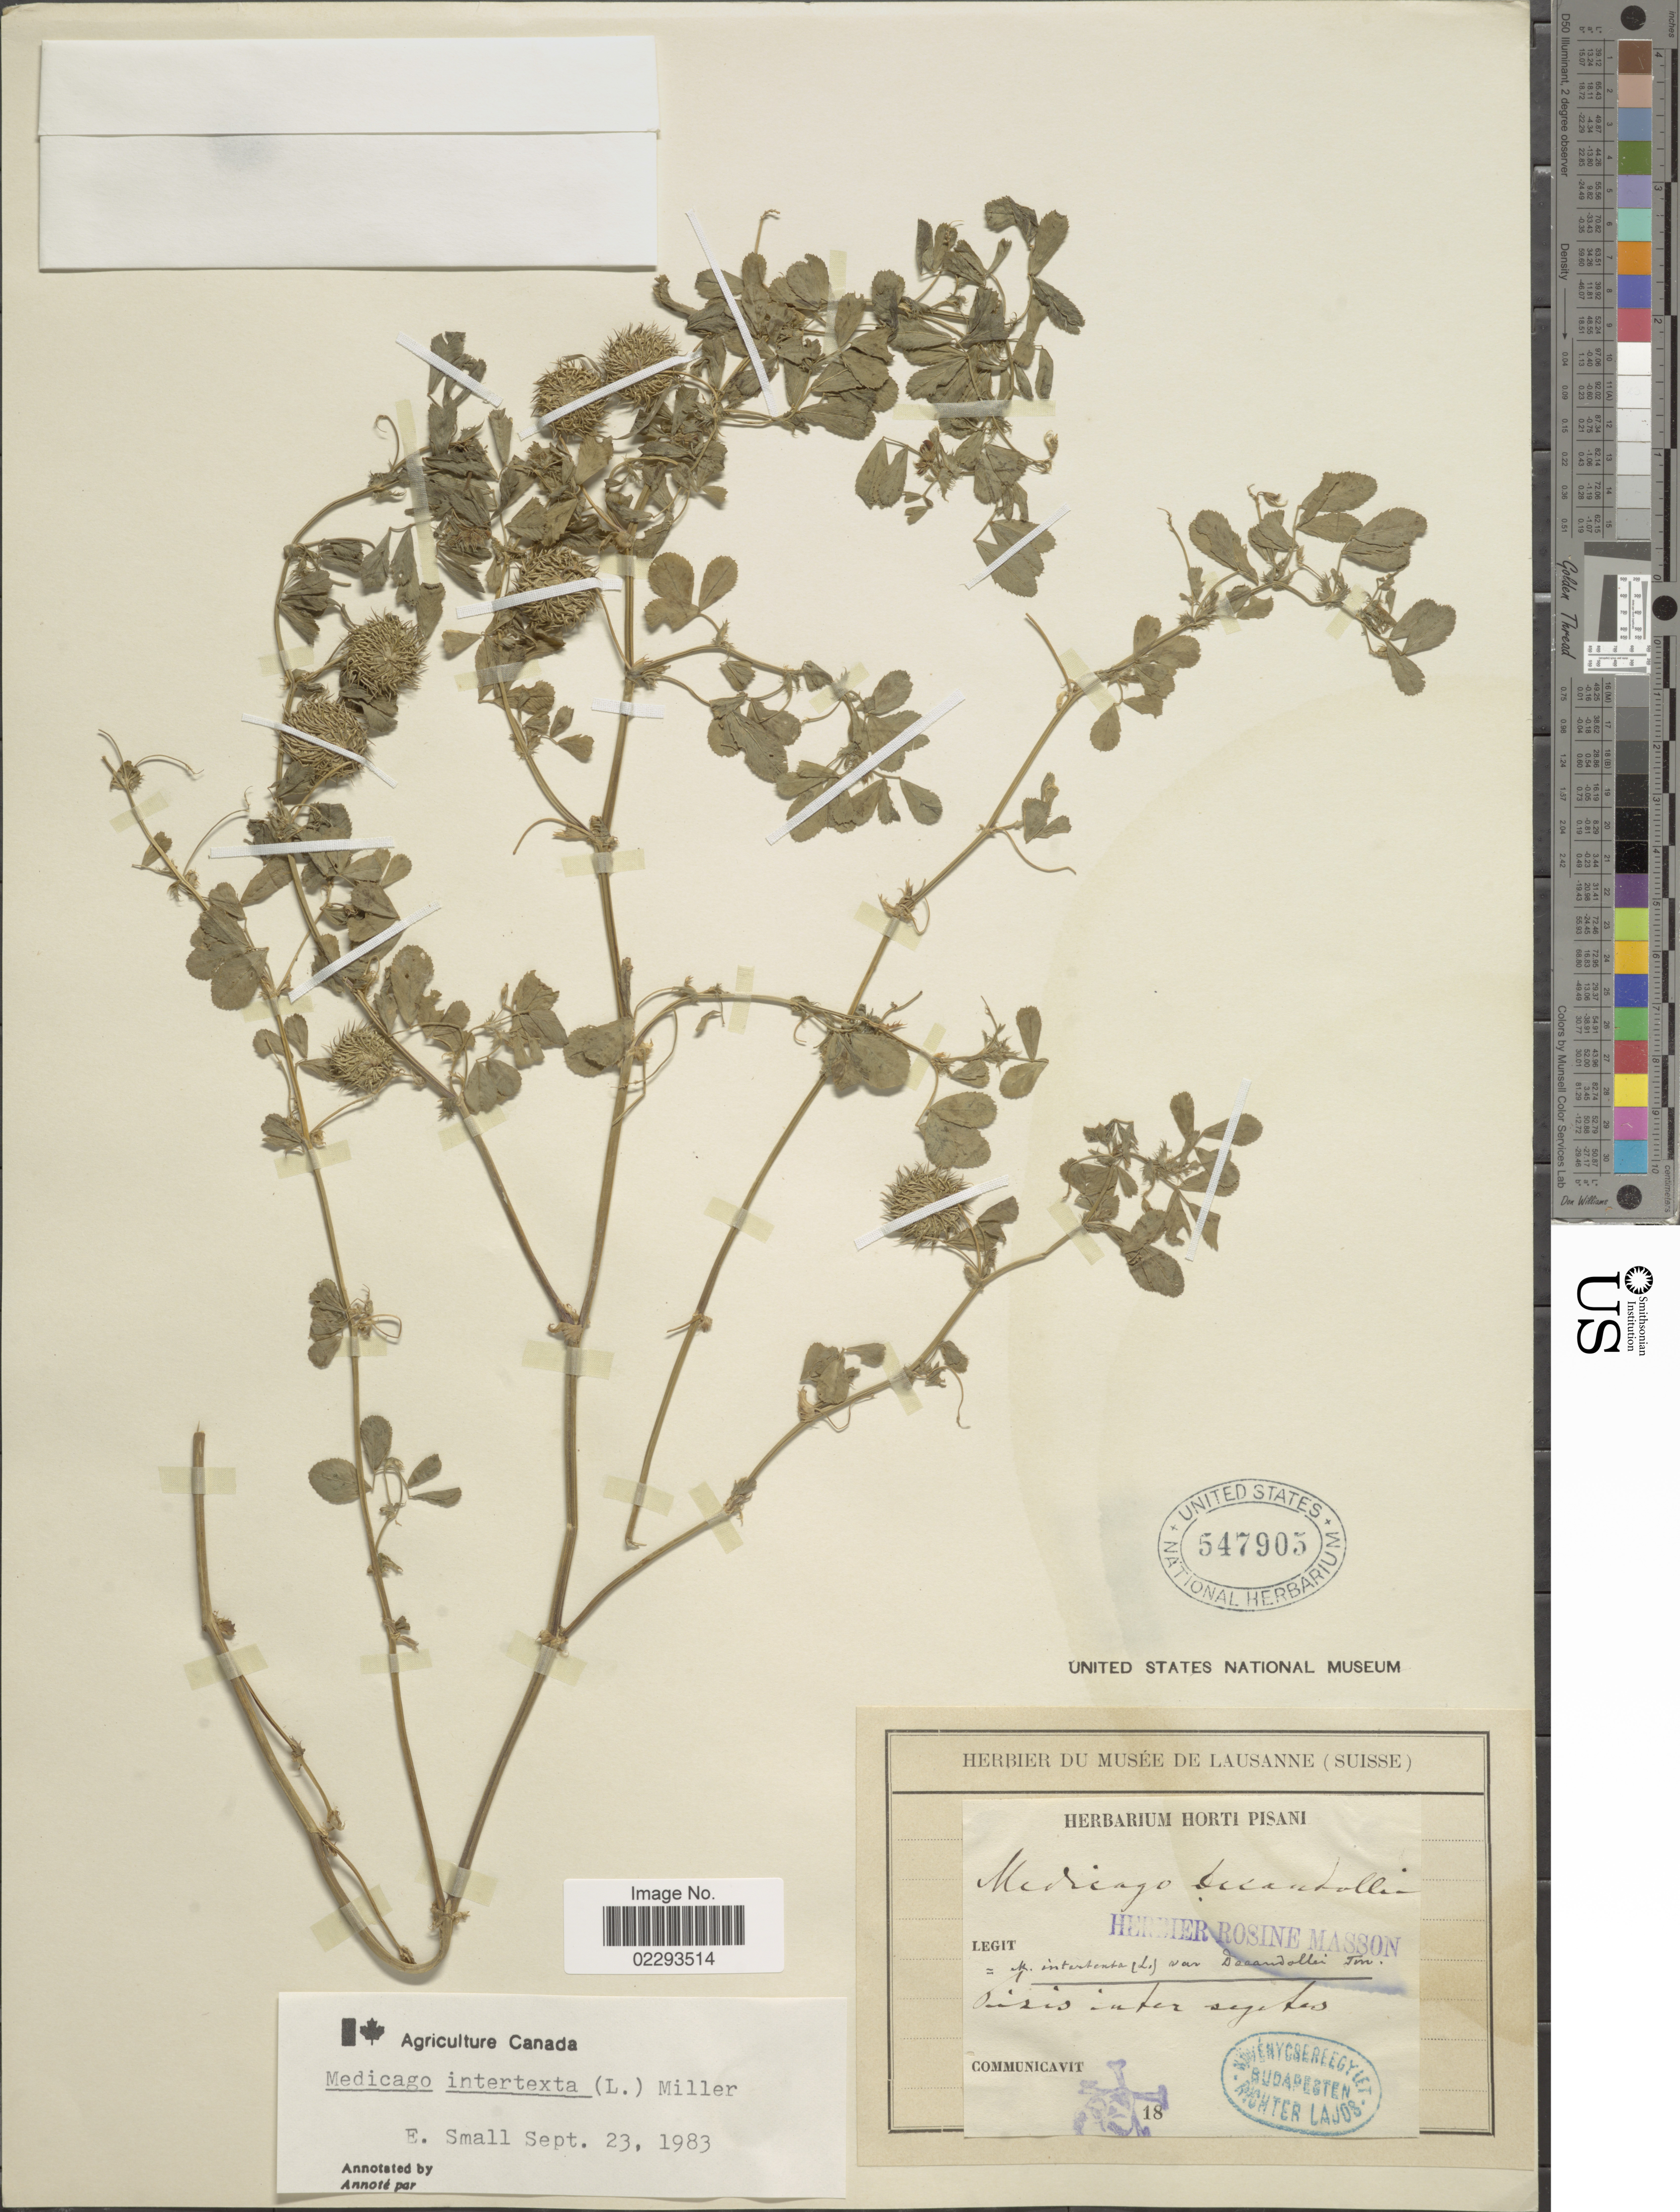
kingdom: Plantae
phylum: Tracheophyta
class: Magnoliopsida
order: Fabales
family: Fabaceae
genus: Medicago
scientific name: Medicago intertexta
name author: (L.) Mill.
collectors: Ex herb. Rosine Masson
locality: Tisis inter segetes [interpreted]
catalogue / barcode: US 547905